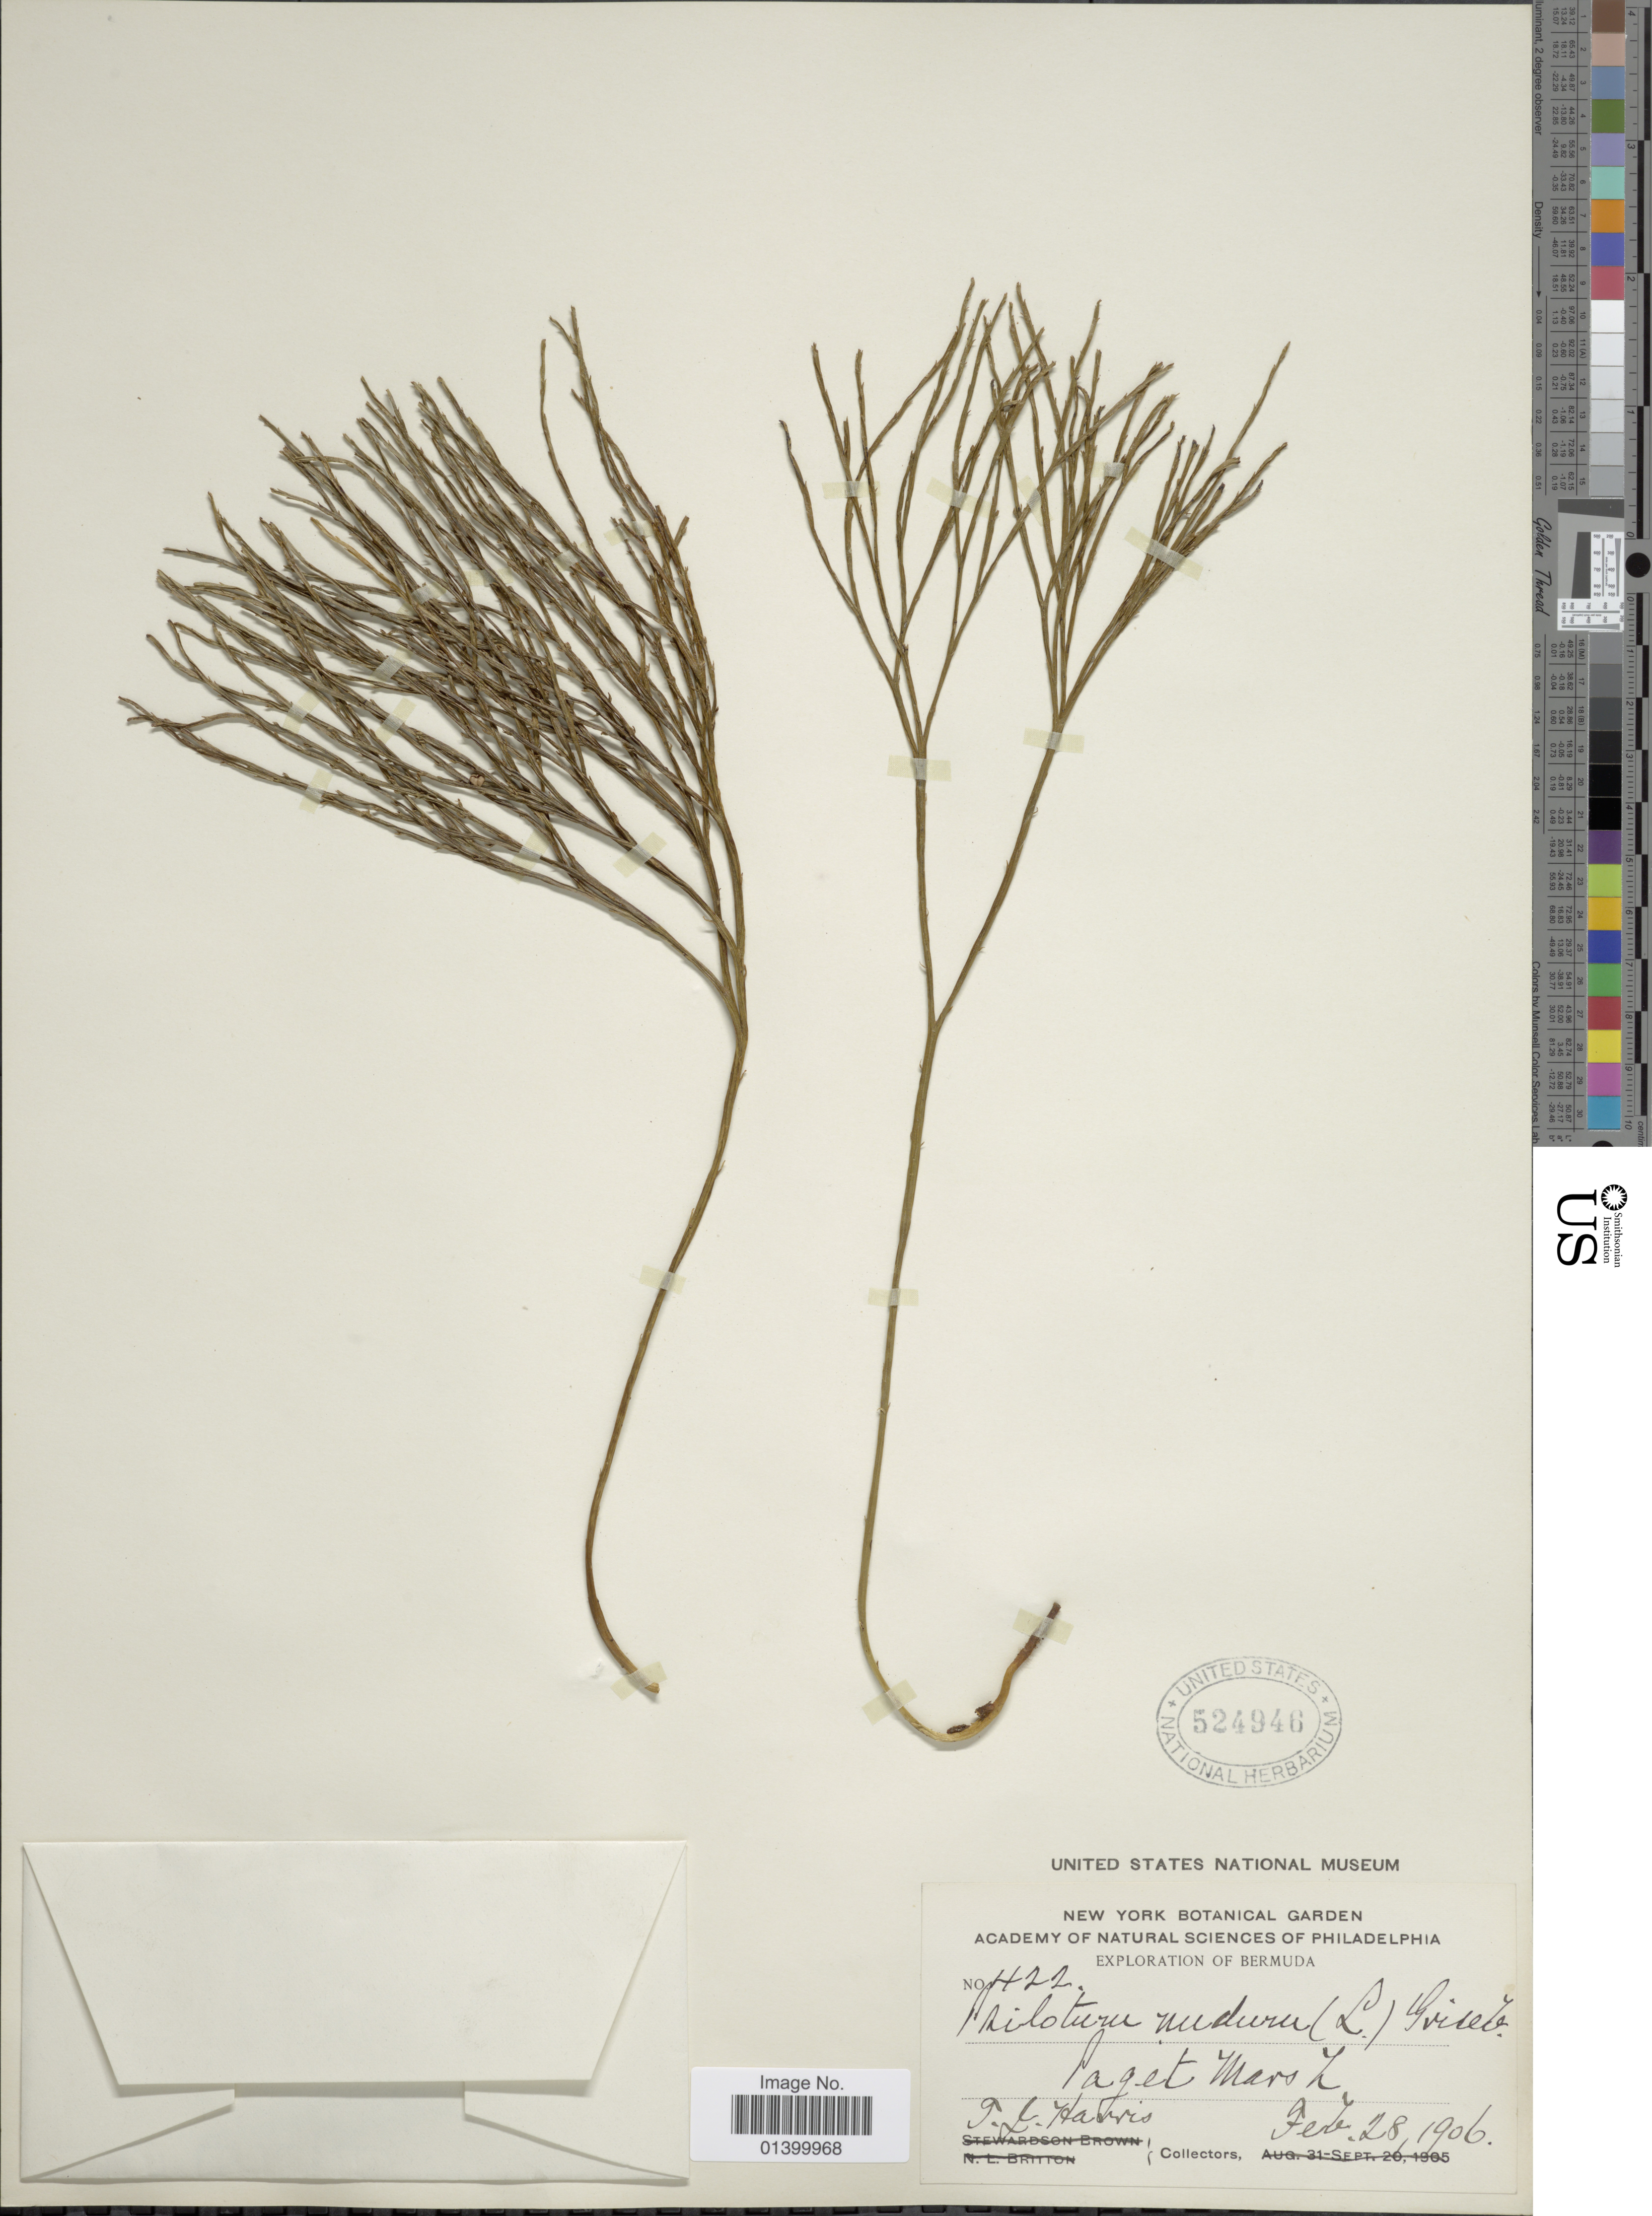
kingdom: Plantae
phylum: Tracheophyta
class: Polypodiopsida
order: Psilotales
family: Psilotaceae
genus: Psilotum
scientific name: Psilotum nudum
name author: (L.) P. Beauv.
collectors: T. Harris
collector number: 422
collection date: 1906-02-28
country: Bermuda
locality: Paget Marsh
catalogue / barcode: US 524946